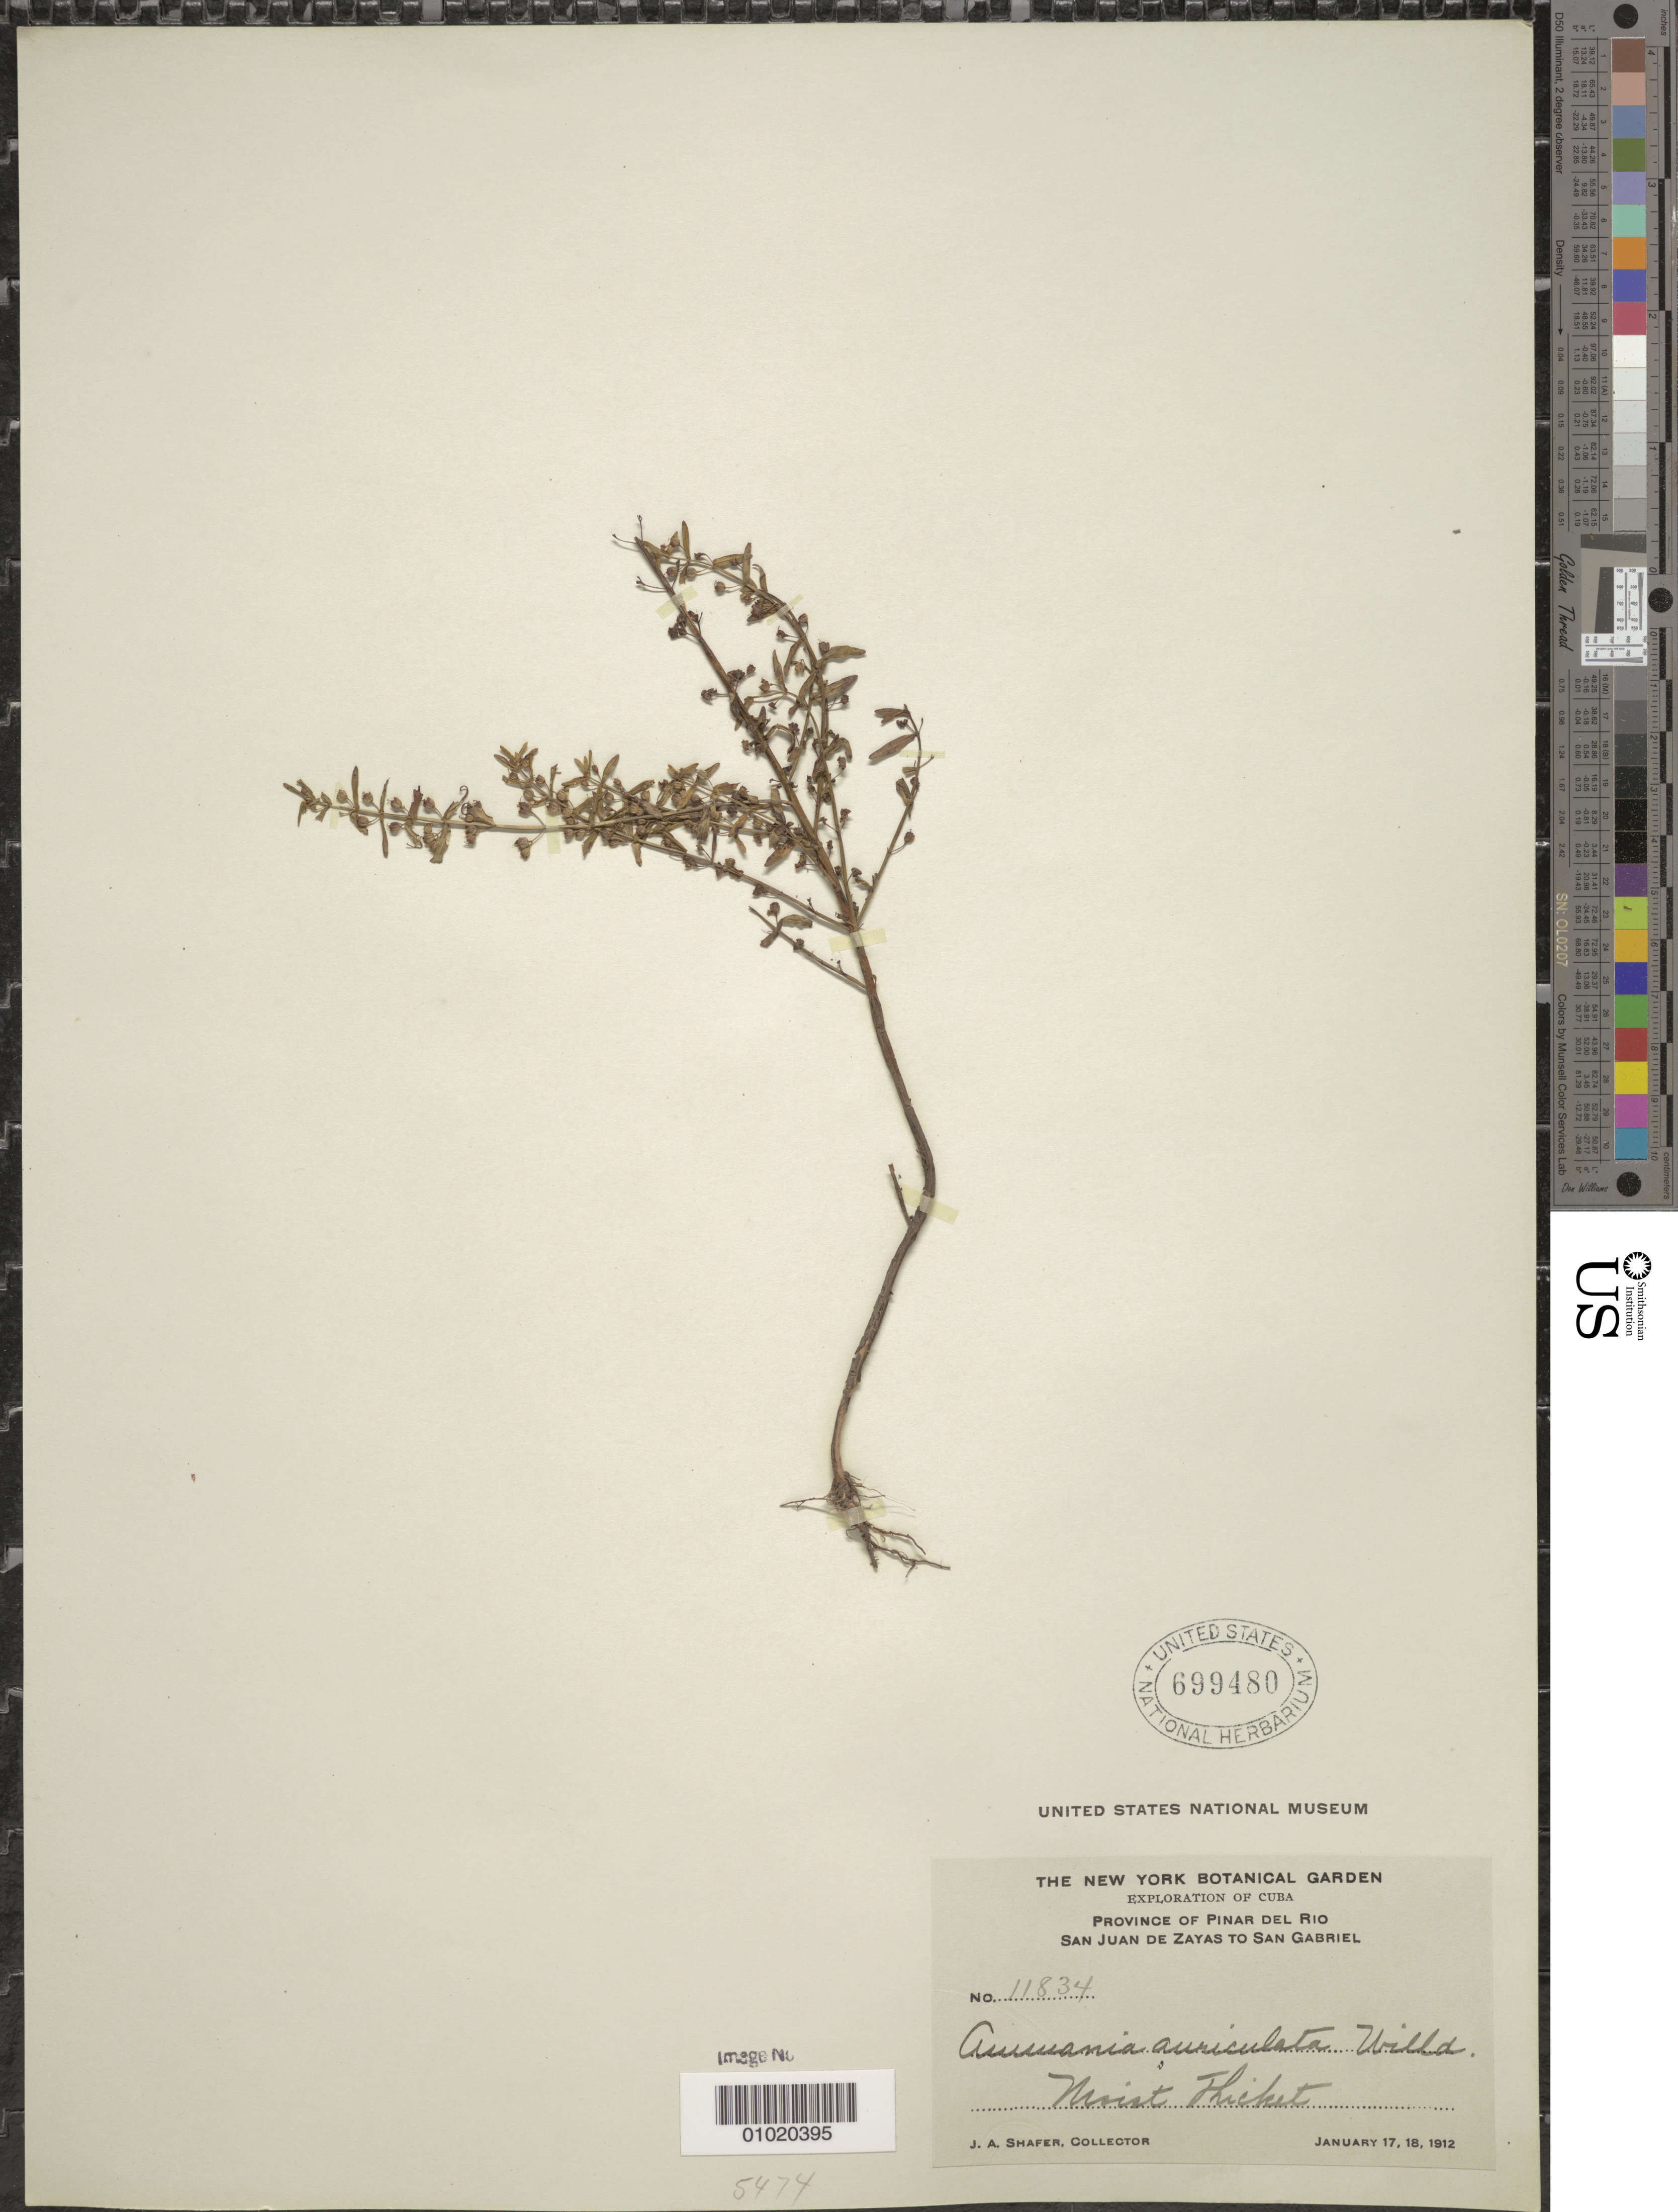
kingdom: Plantae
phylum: Tracheophyta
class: Magnoliopsida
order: Myrtales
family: Lythraceae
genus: Ammannia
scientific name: Ammannia auriculata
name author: Willd.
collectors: J. A. Shafer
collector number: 11834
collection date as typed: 17 Jan 1912 and 18 Jan 1912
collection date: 1912-01-17,1912-01-18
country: Cuba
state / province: Pinar del Rio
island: Cuba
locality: San Juan de Zayas to San Garbriel Moist thicket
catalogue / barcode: US 699480